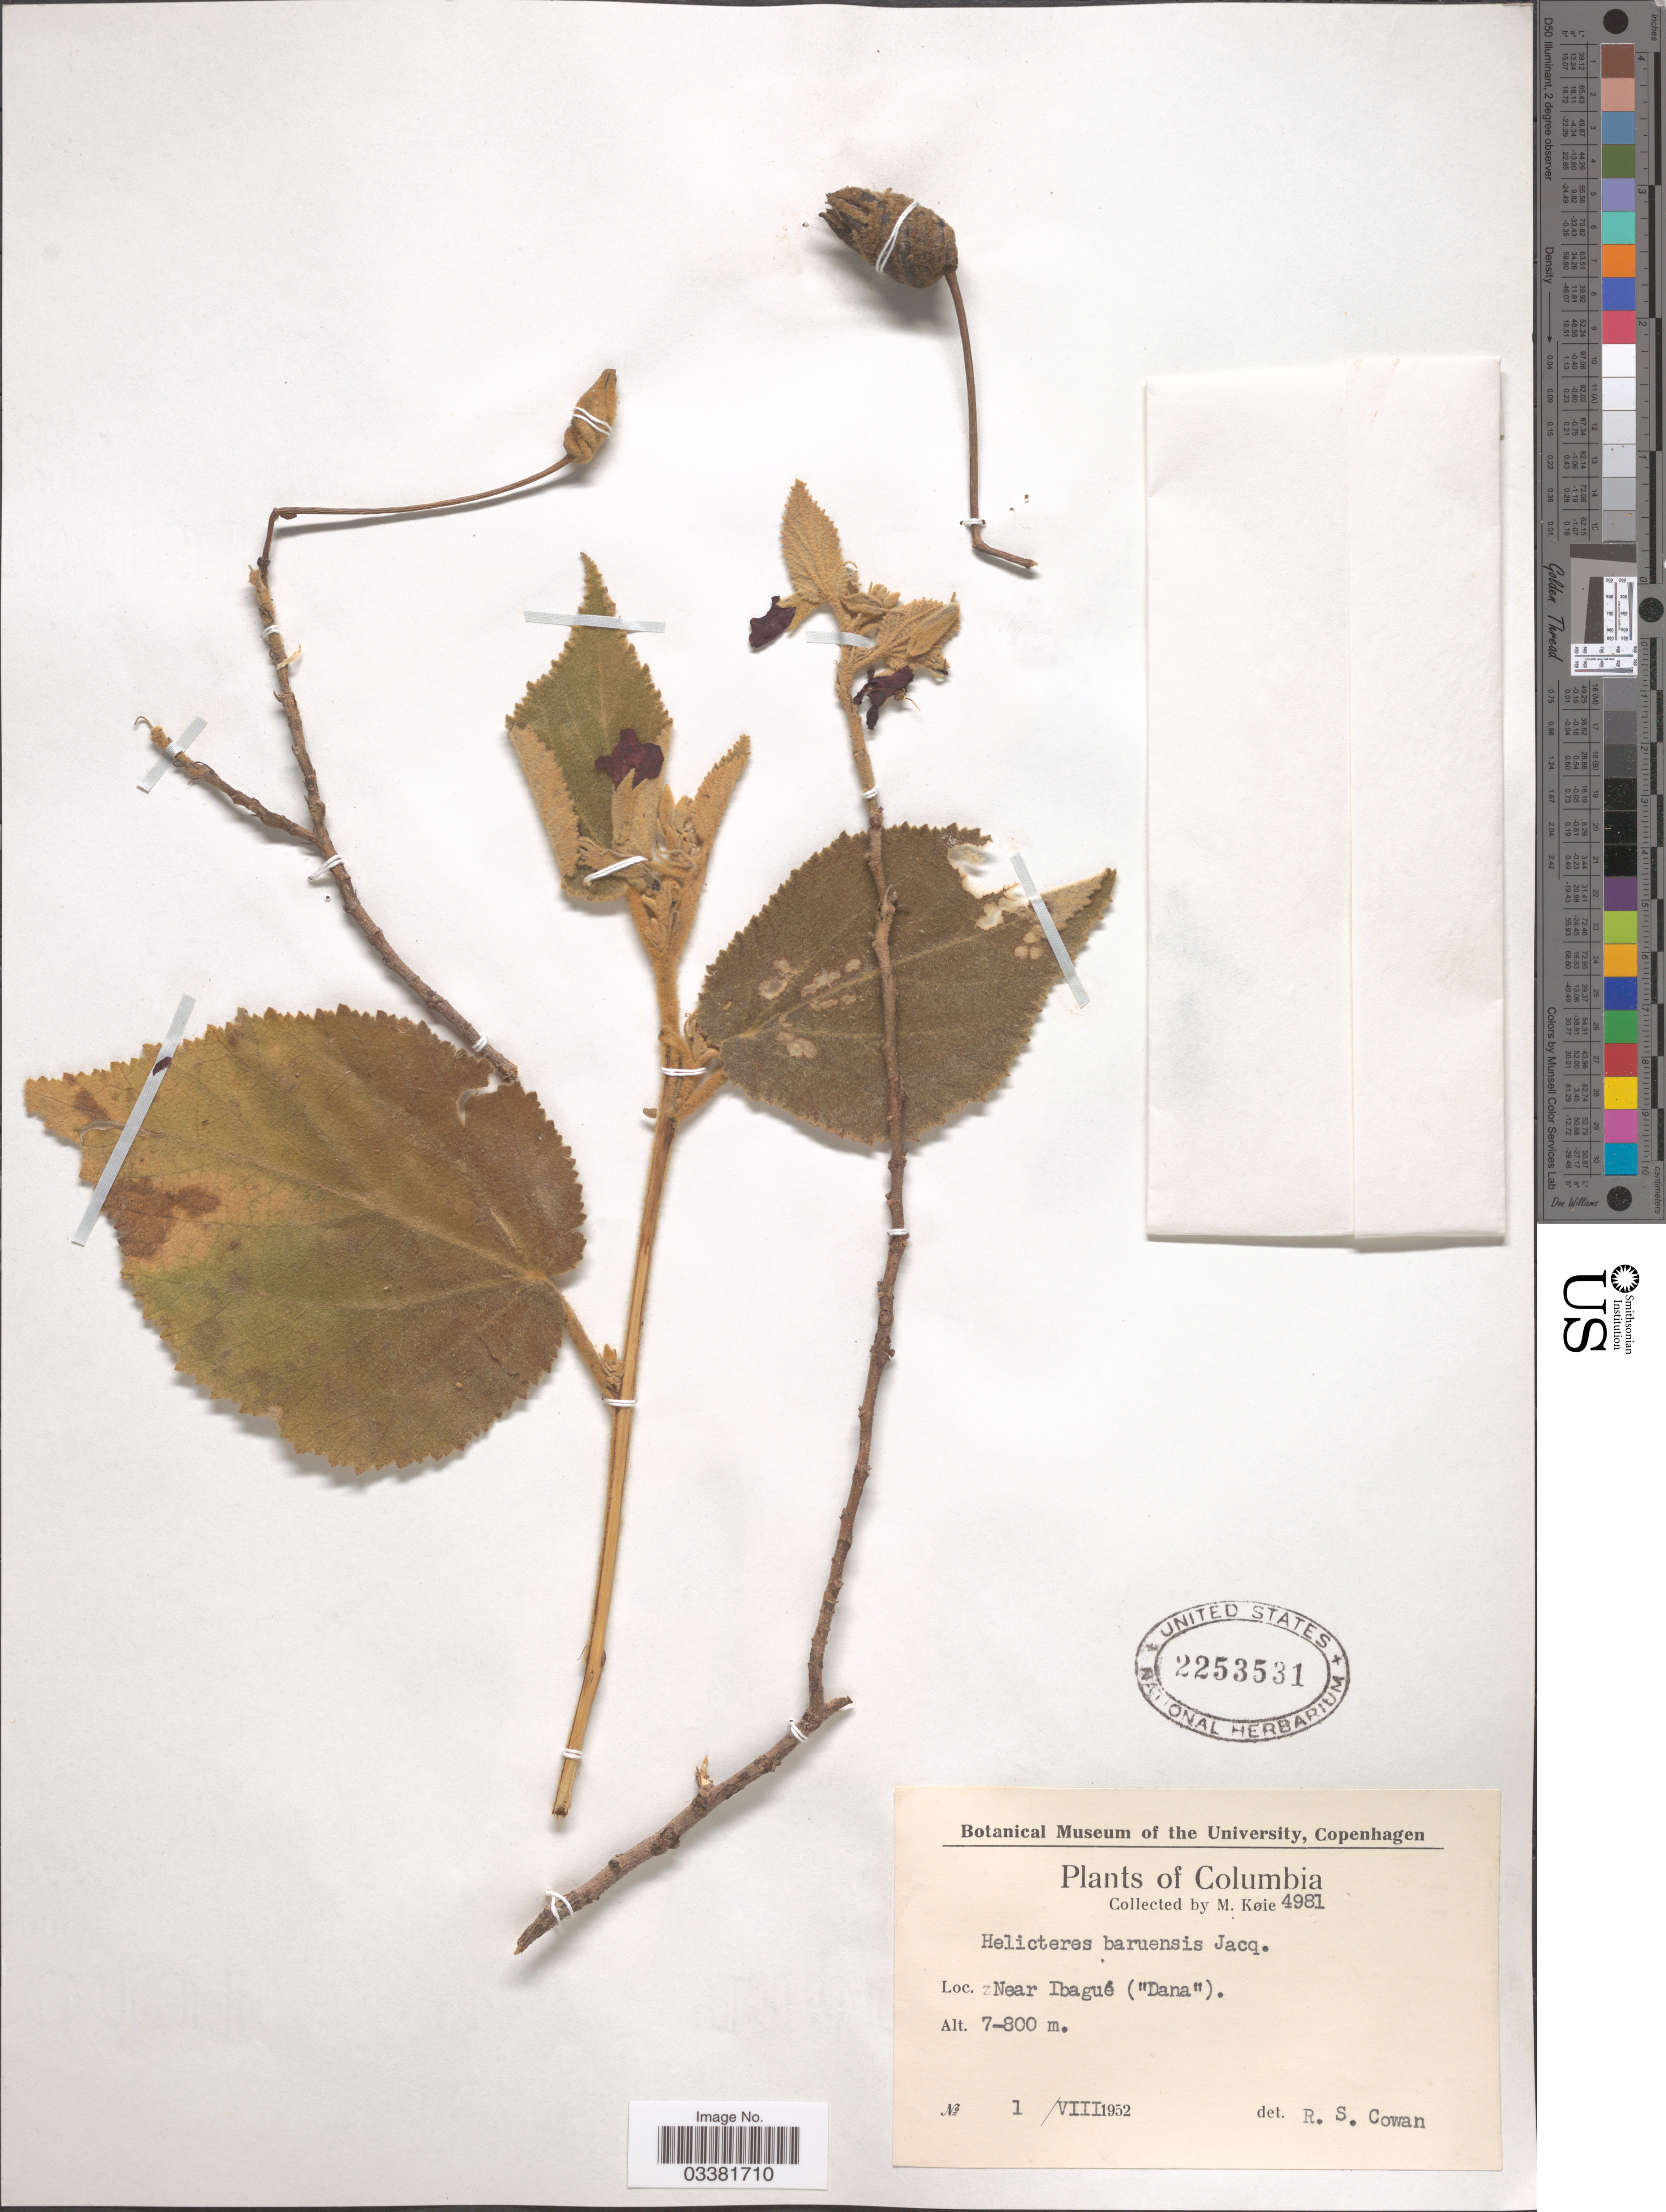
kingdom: Plantae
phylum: Tracheophyta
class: Magnoliopsida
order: Malvales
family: Malvaceae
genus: Helicteres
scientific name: Helicteres baruensis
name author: Jacq.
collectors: M. Köie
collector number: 4981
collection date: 1952-08-01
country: Colombia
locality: Near Ibagué ("Dana").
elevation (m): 700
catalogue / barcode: US 2253531